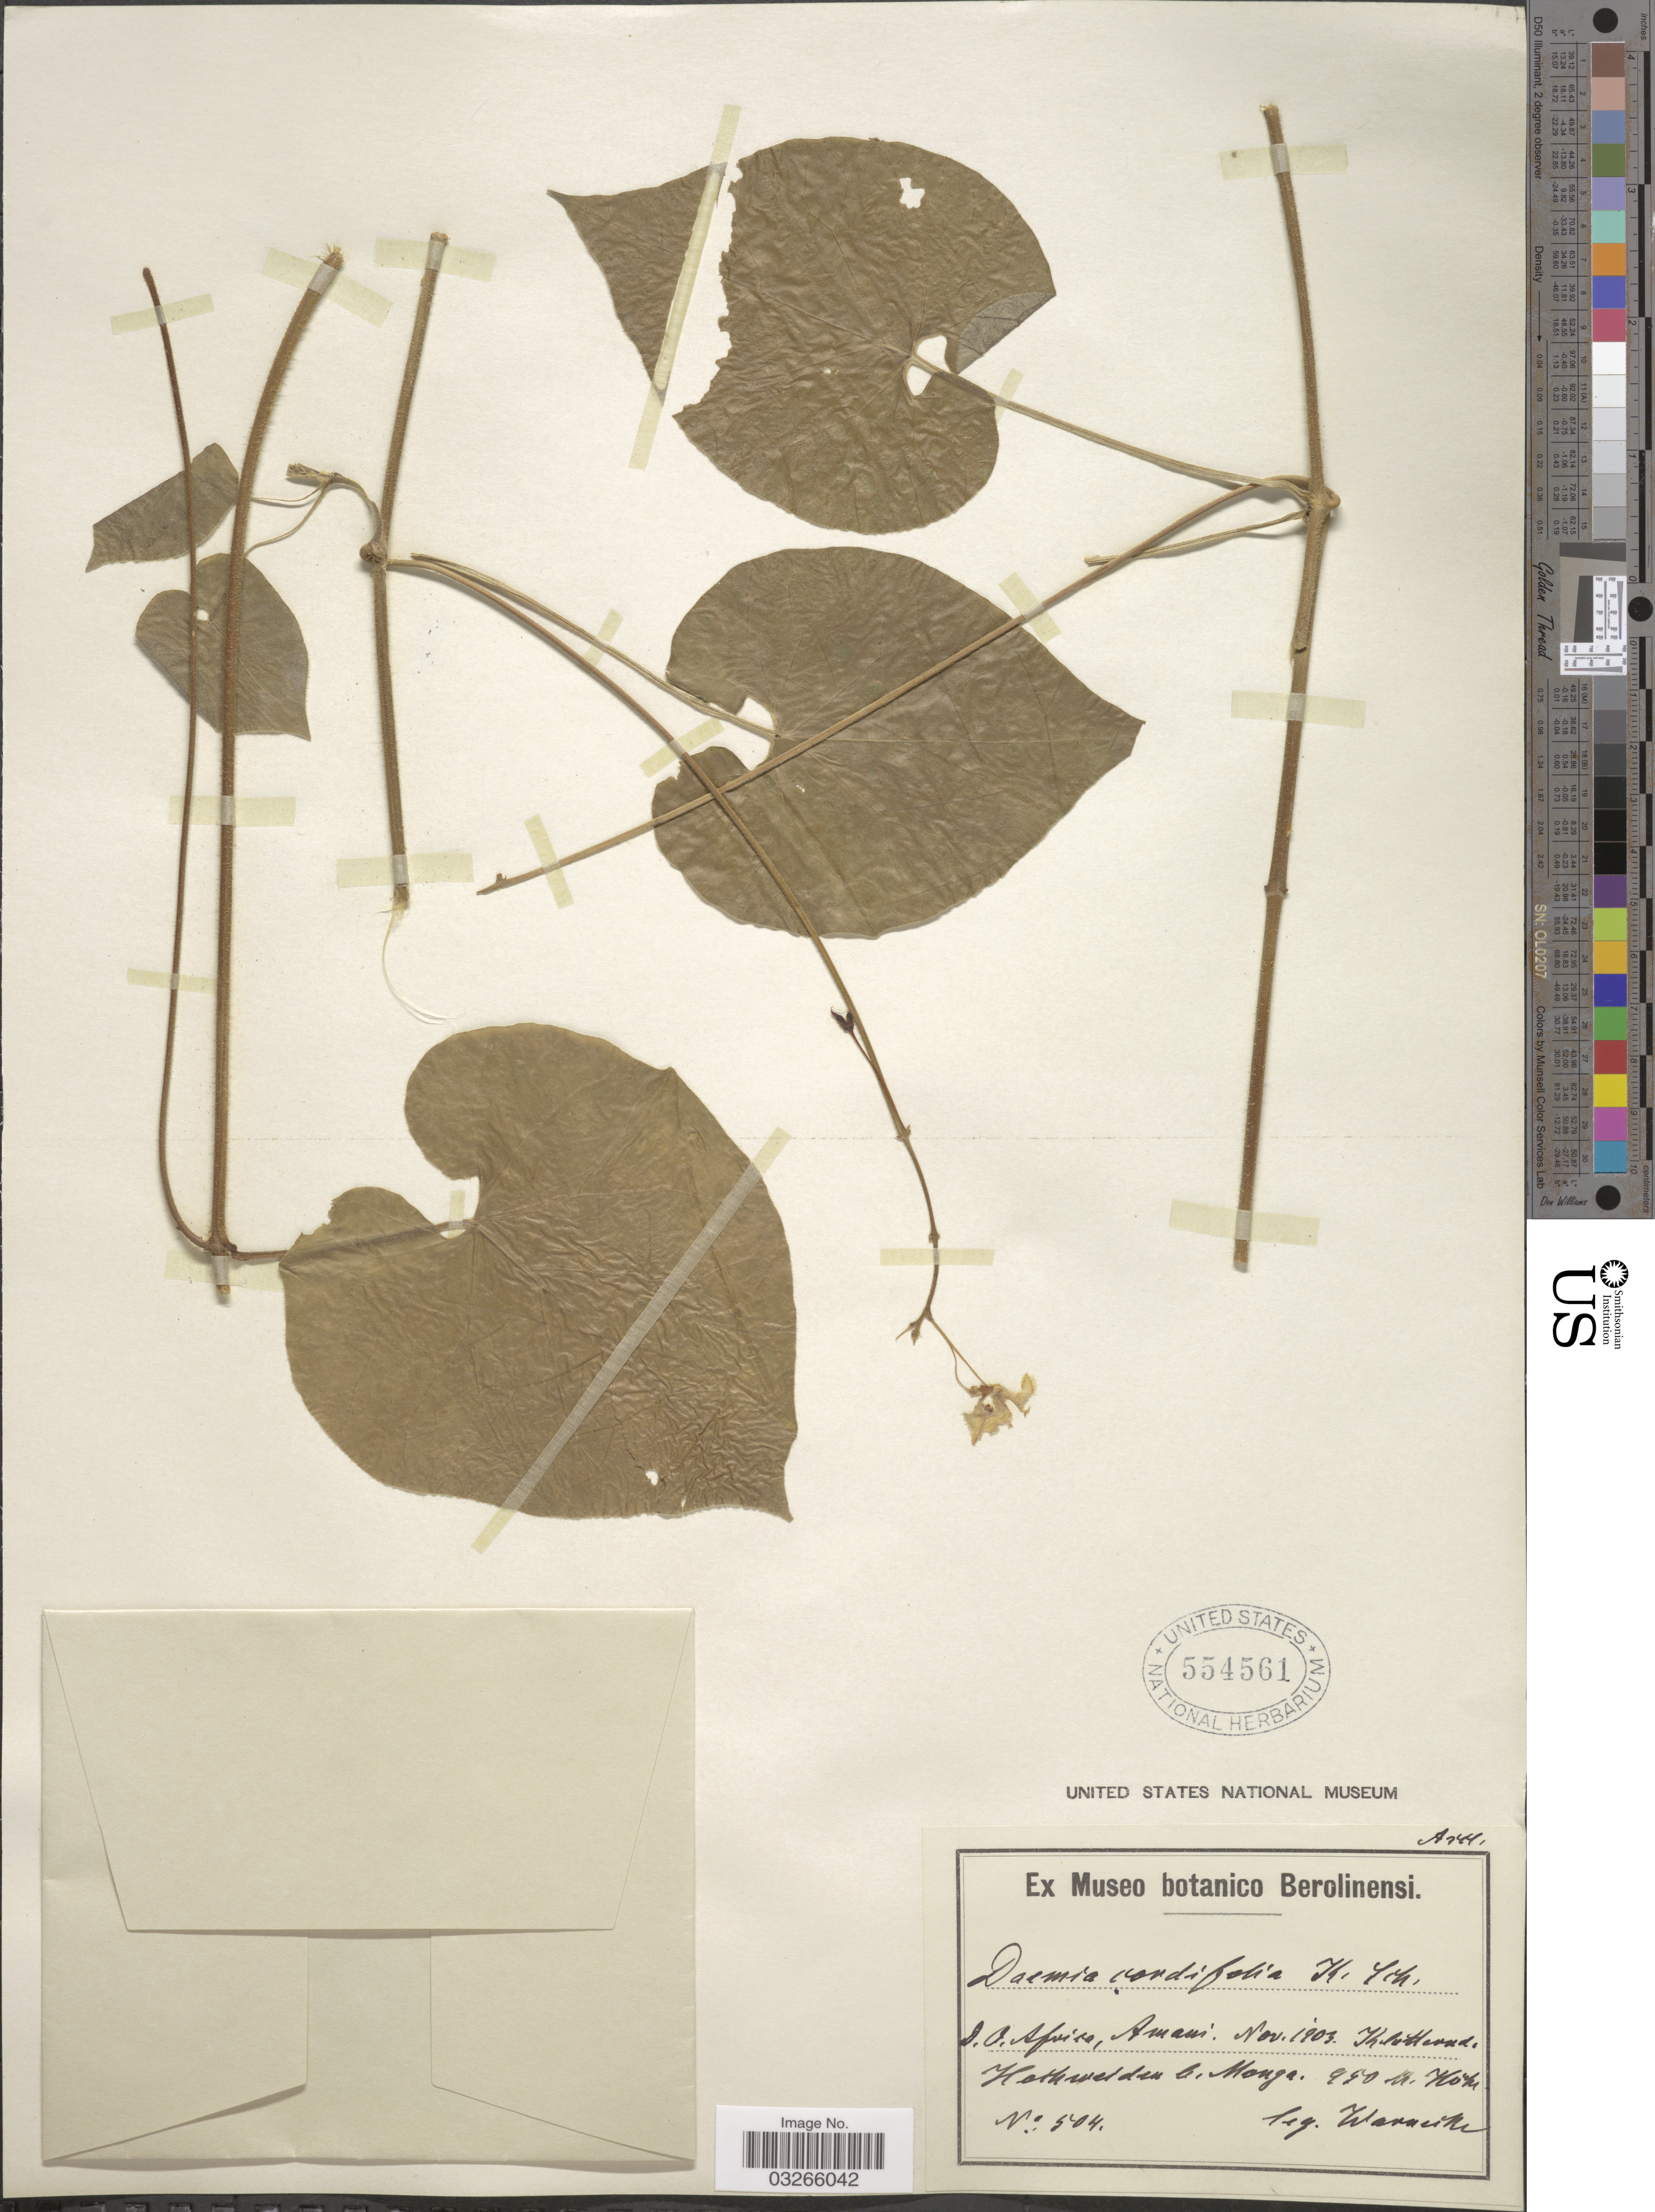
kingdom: Plantae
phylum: Tracheophyta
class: Magnoliopsida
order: Gentianales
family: Apocynaceae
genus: Doemia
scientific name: Doemia cordifolia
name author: (Retz.) K. Schum.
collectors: -. Warnecke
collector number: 504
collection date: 1903-11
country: Tanzania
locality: D.O. Africa, Amani.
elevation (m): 950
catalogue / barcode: US 554561